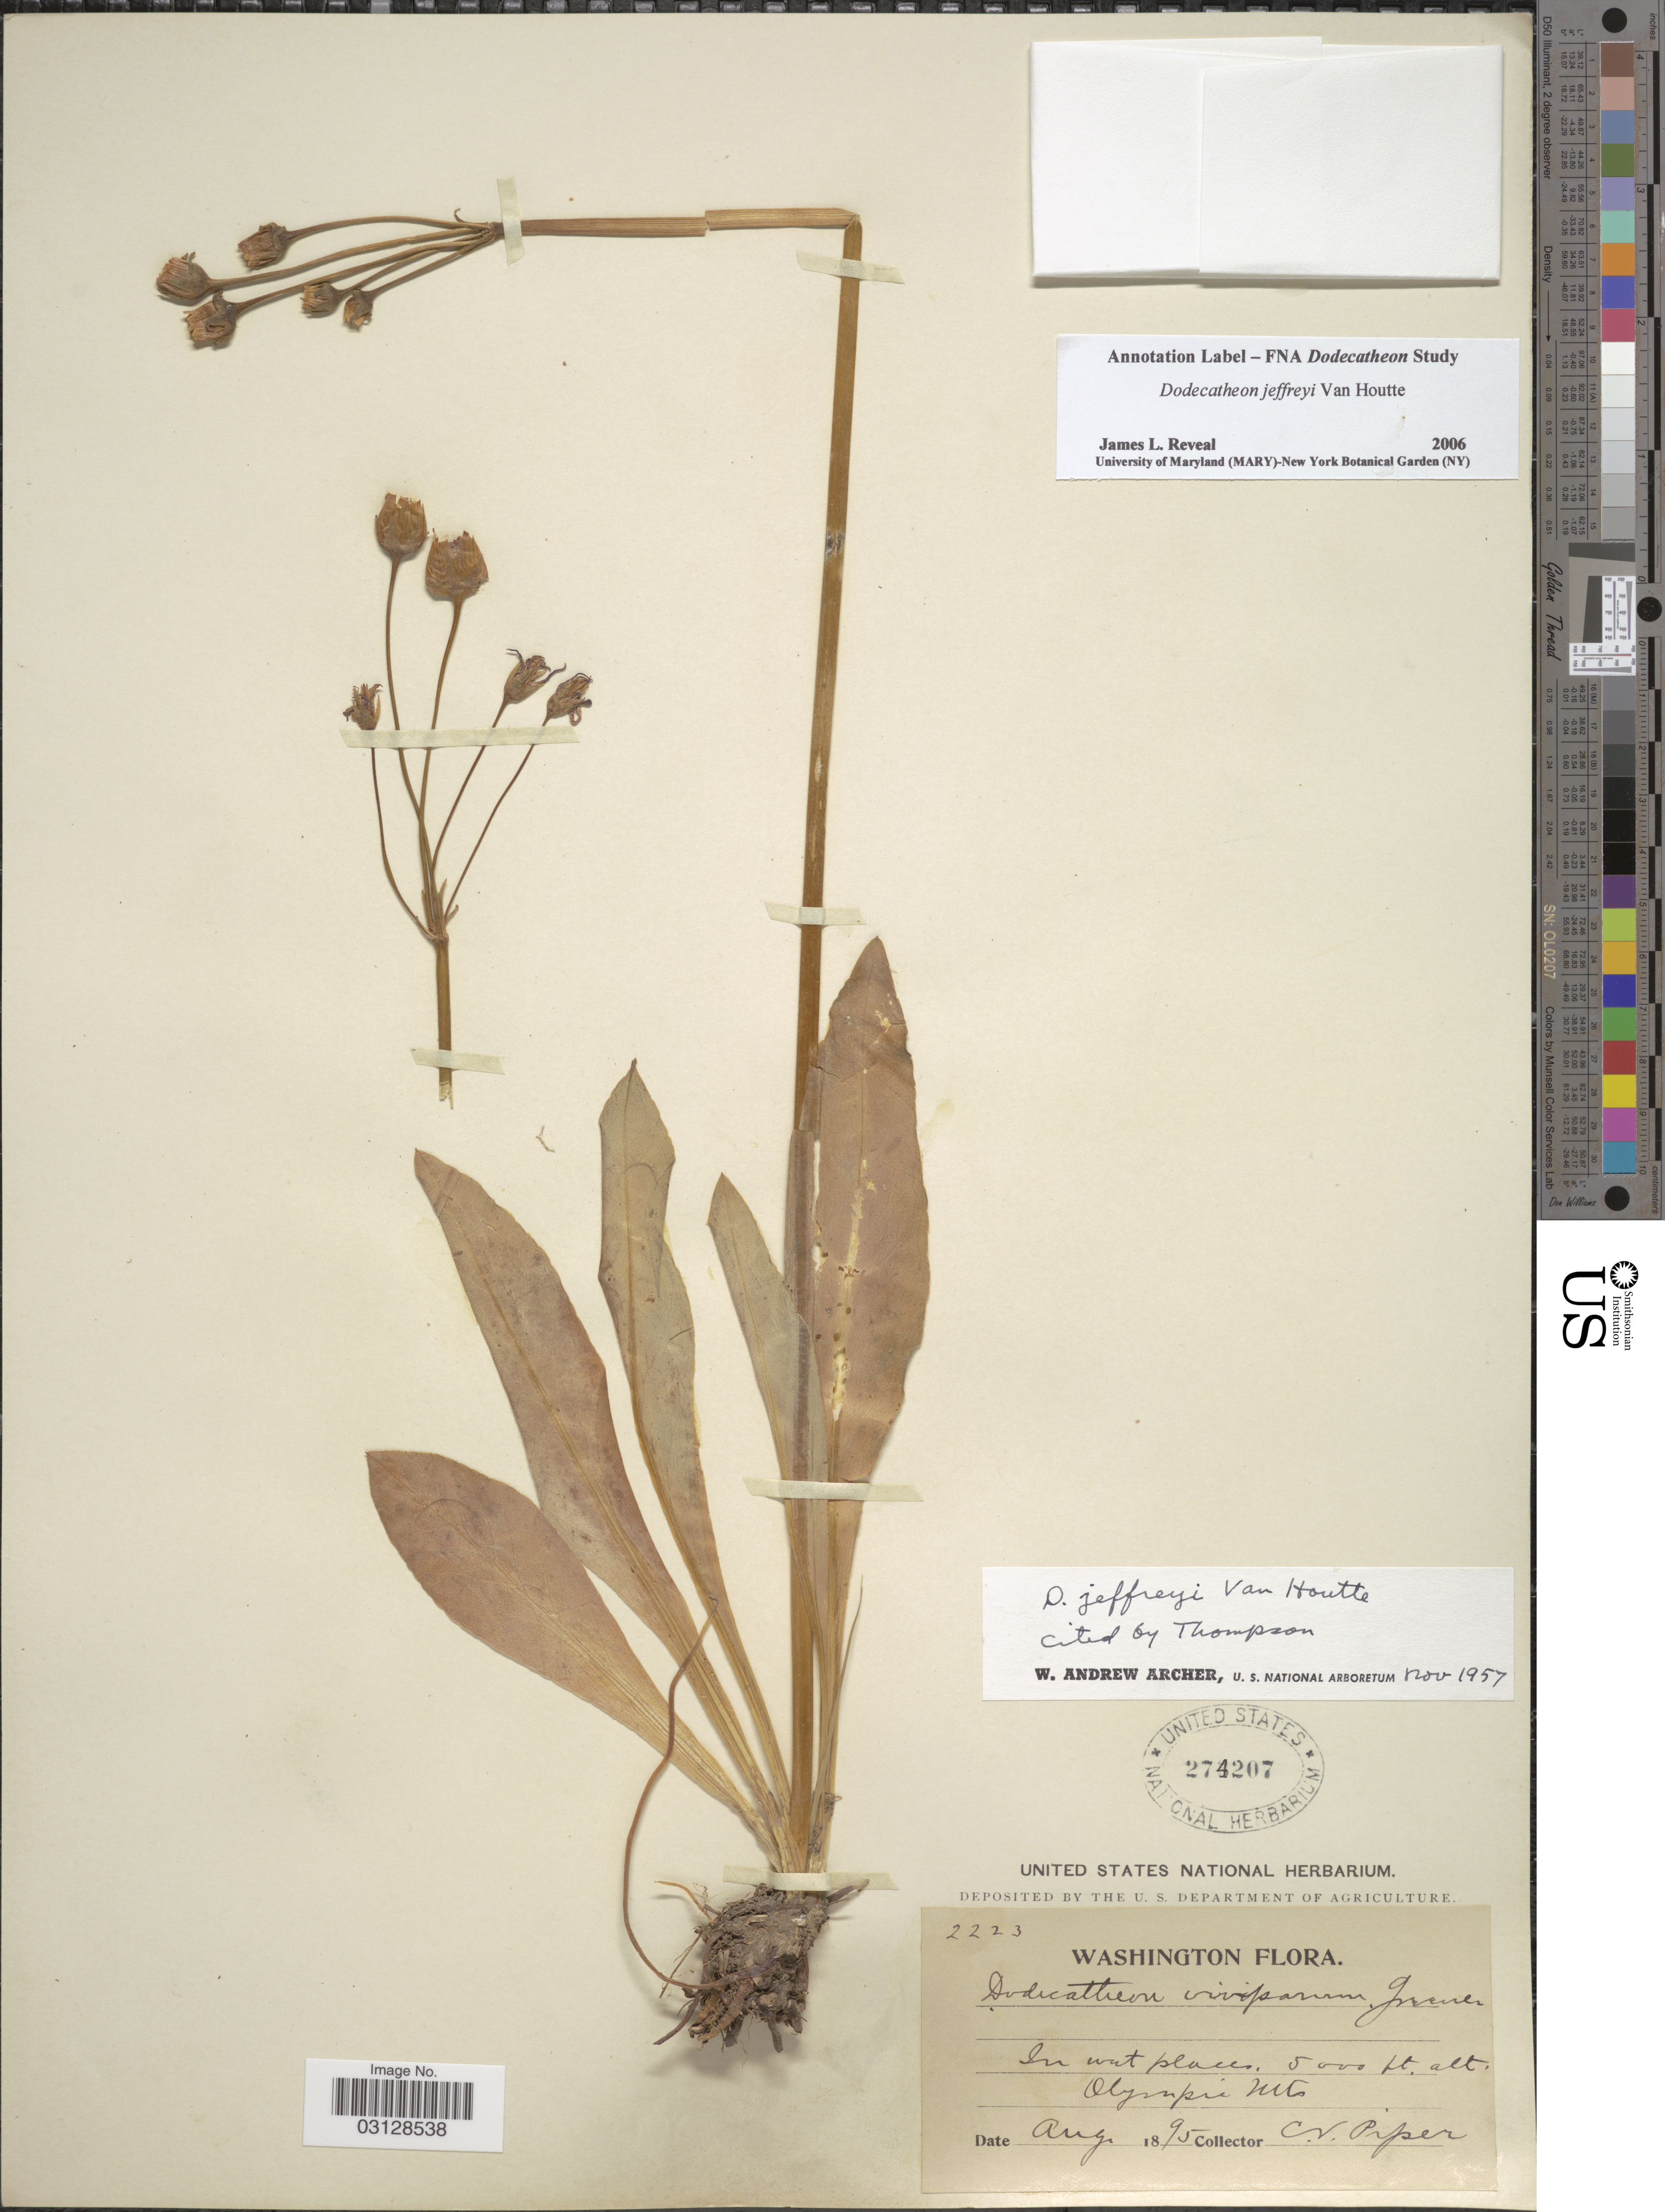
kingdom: Plantae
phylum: Tracheophyta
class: Magnoliopsida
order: Ericales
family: Primulaceae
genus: Dodecatheon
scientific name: Dodecatheon jeffreyi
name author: Van Houtte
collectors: C. V. Piper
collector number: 2223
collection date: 1895-08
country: United States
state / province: Washington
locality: Olympic Mts.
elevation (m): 1524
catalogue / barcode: US 274207